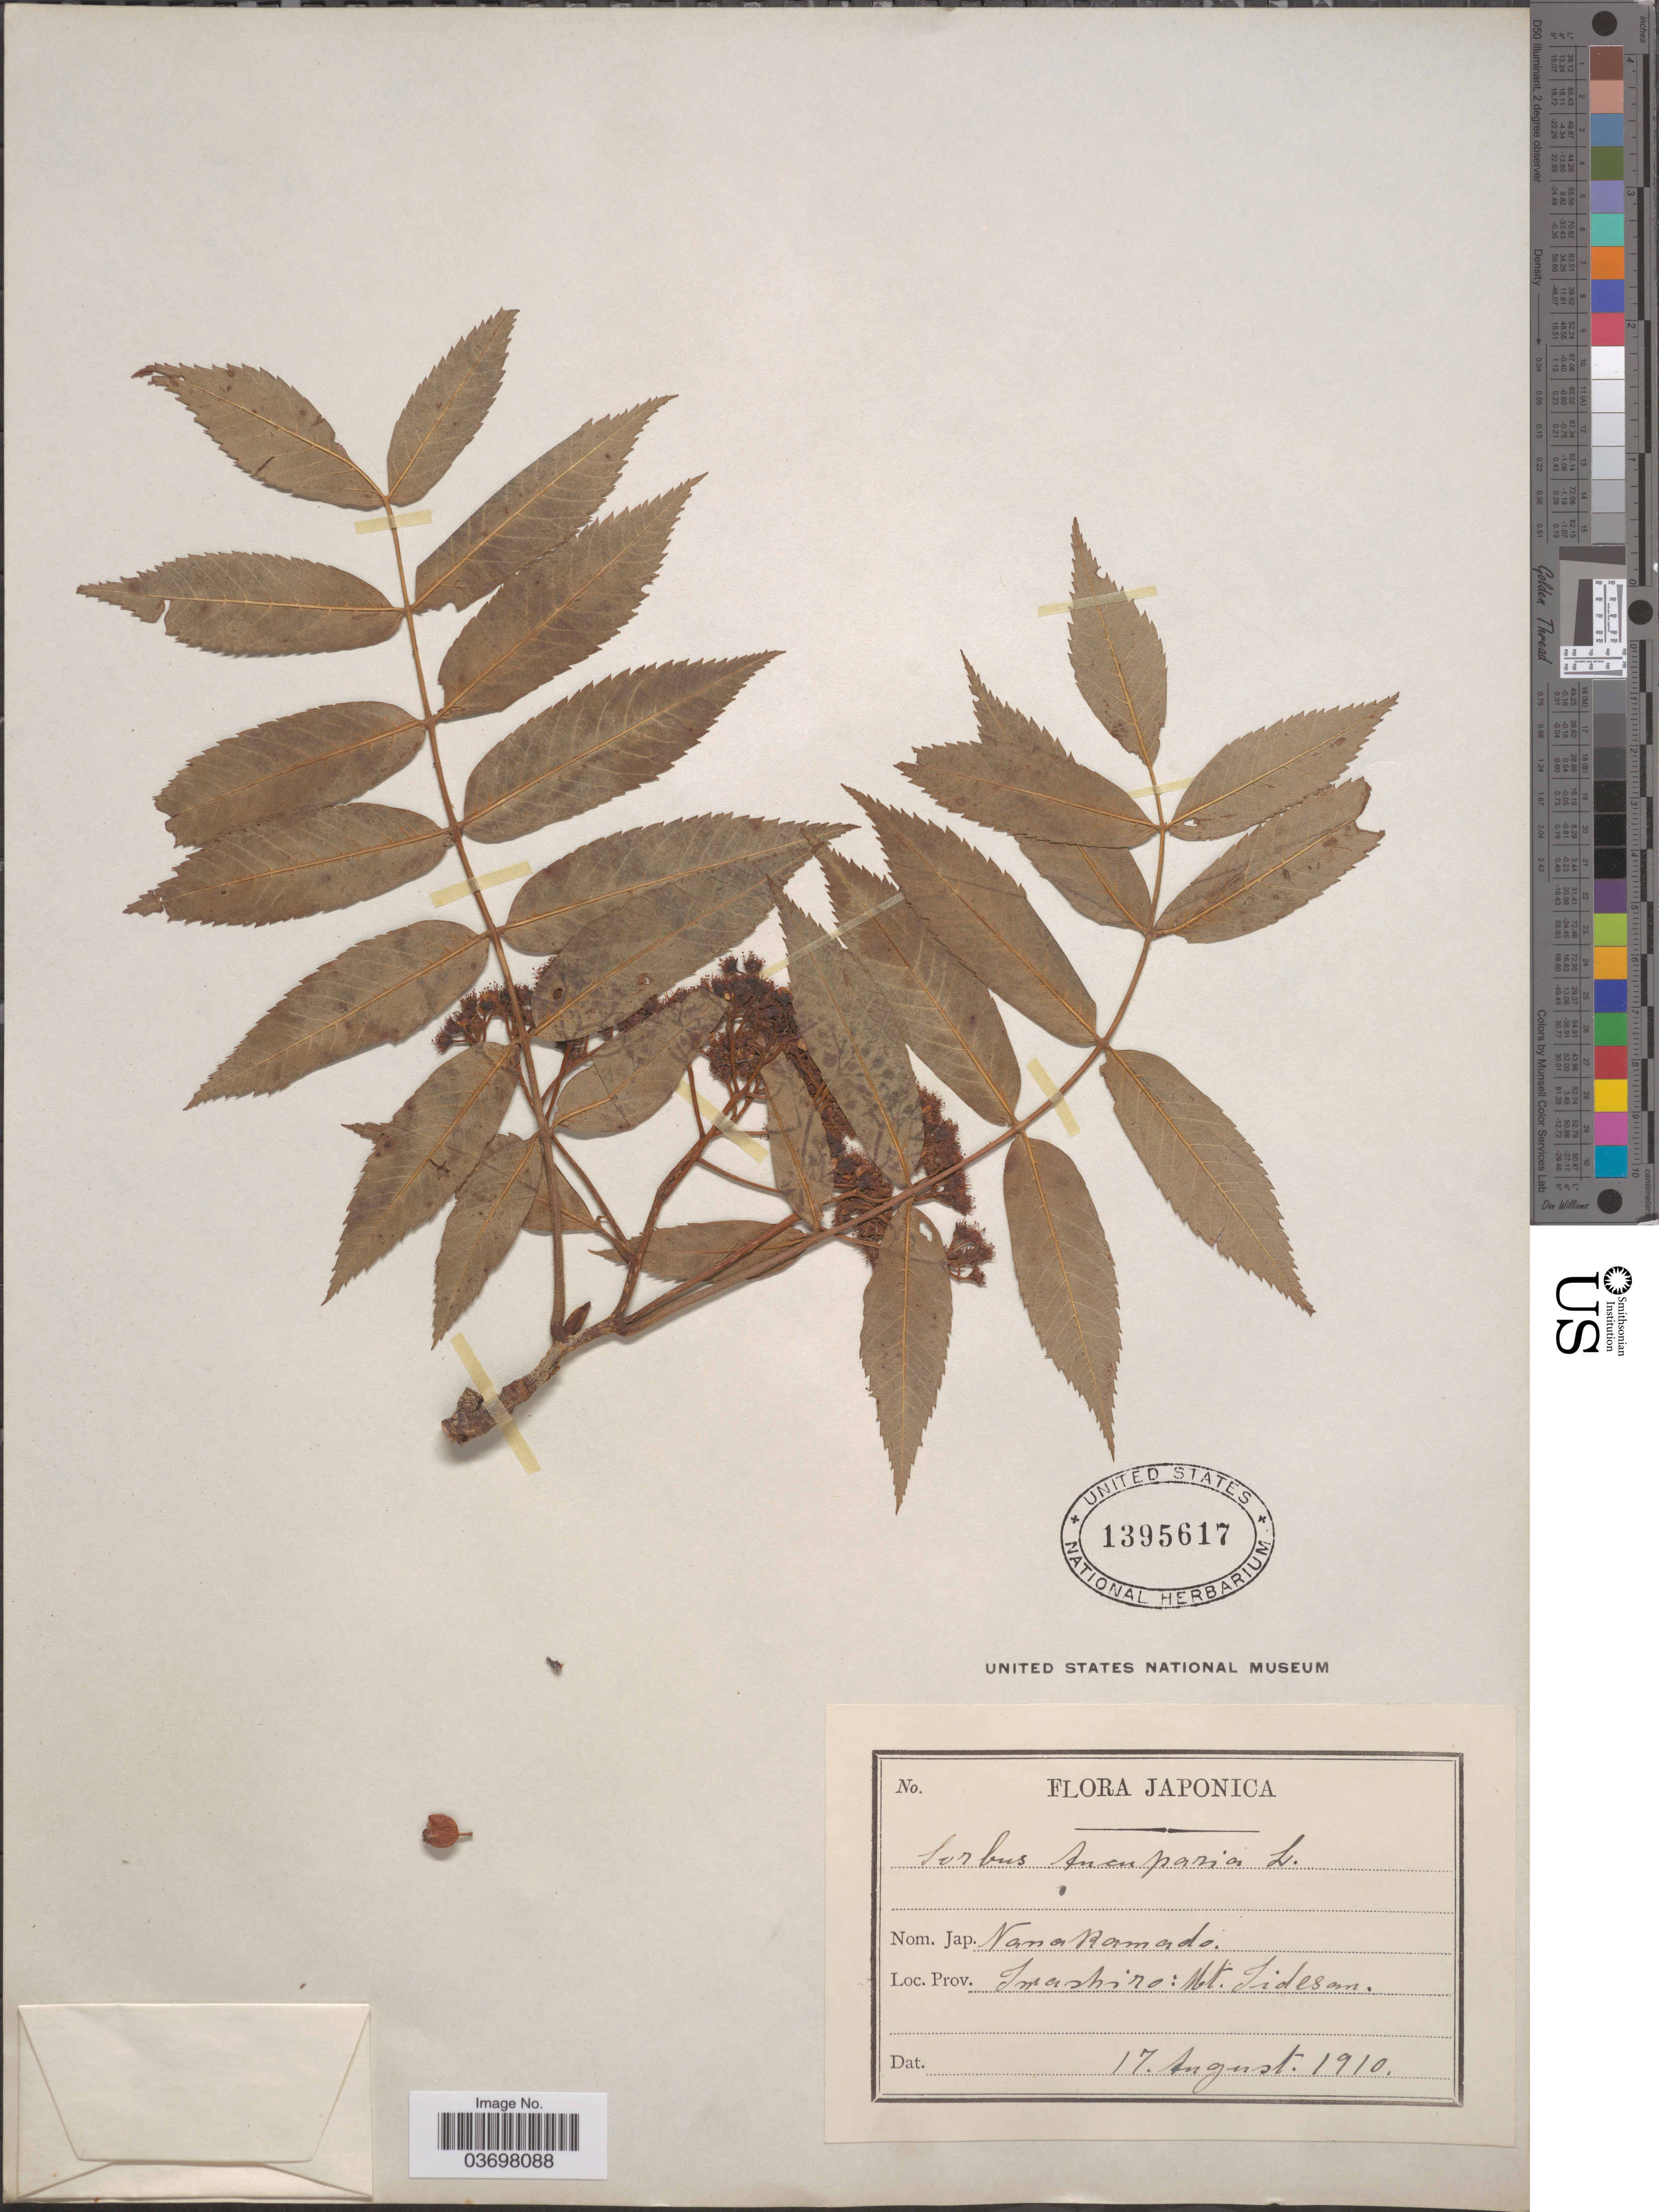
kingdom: Plantae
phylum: Tracheophyta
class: Magnoliopsida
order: Rosales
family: Rosaceae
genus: Sorbus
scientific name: Sorbus aucuparia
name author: L.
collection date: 1910-08-17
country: Japan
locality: Iwashiro: Mt. Iidesan.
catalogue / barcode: US 1395617